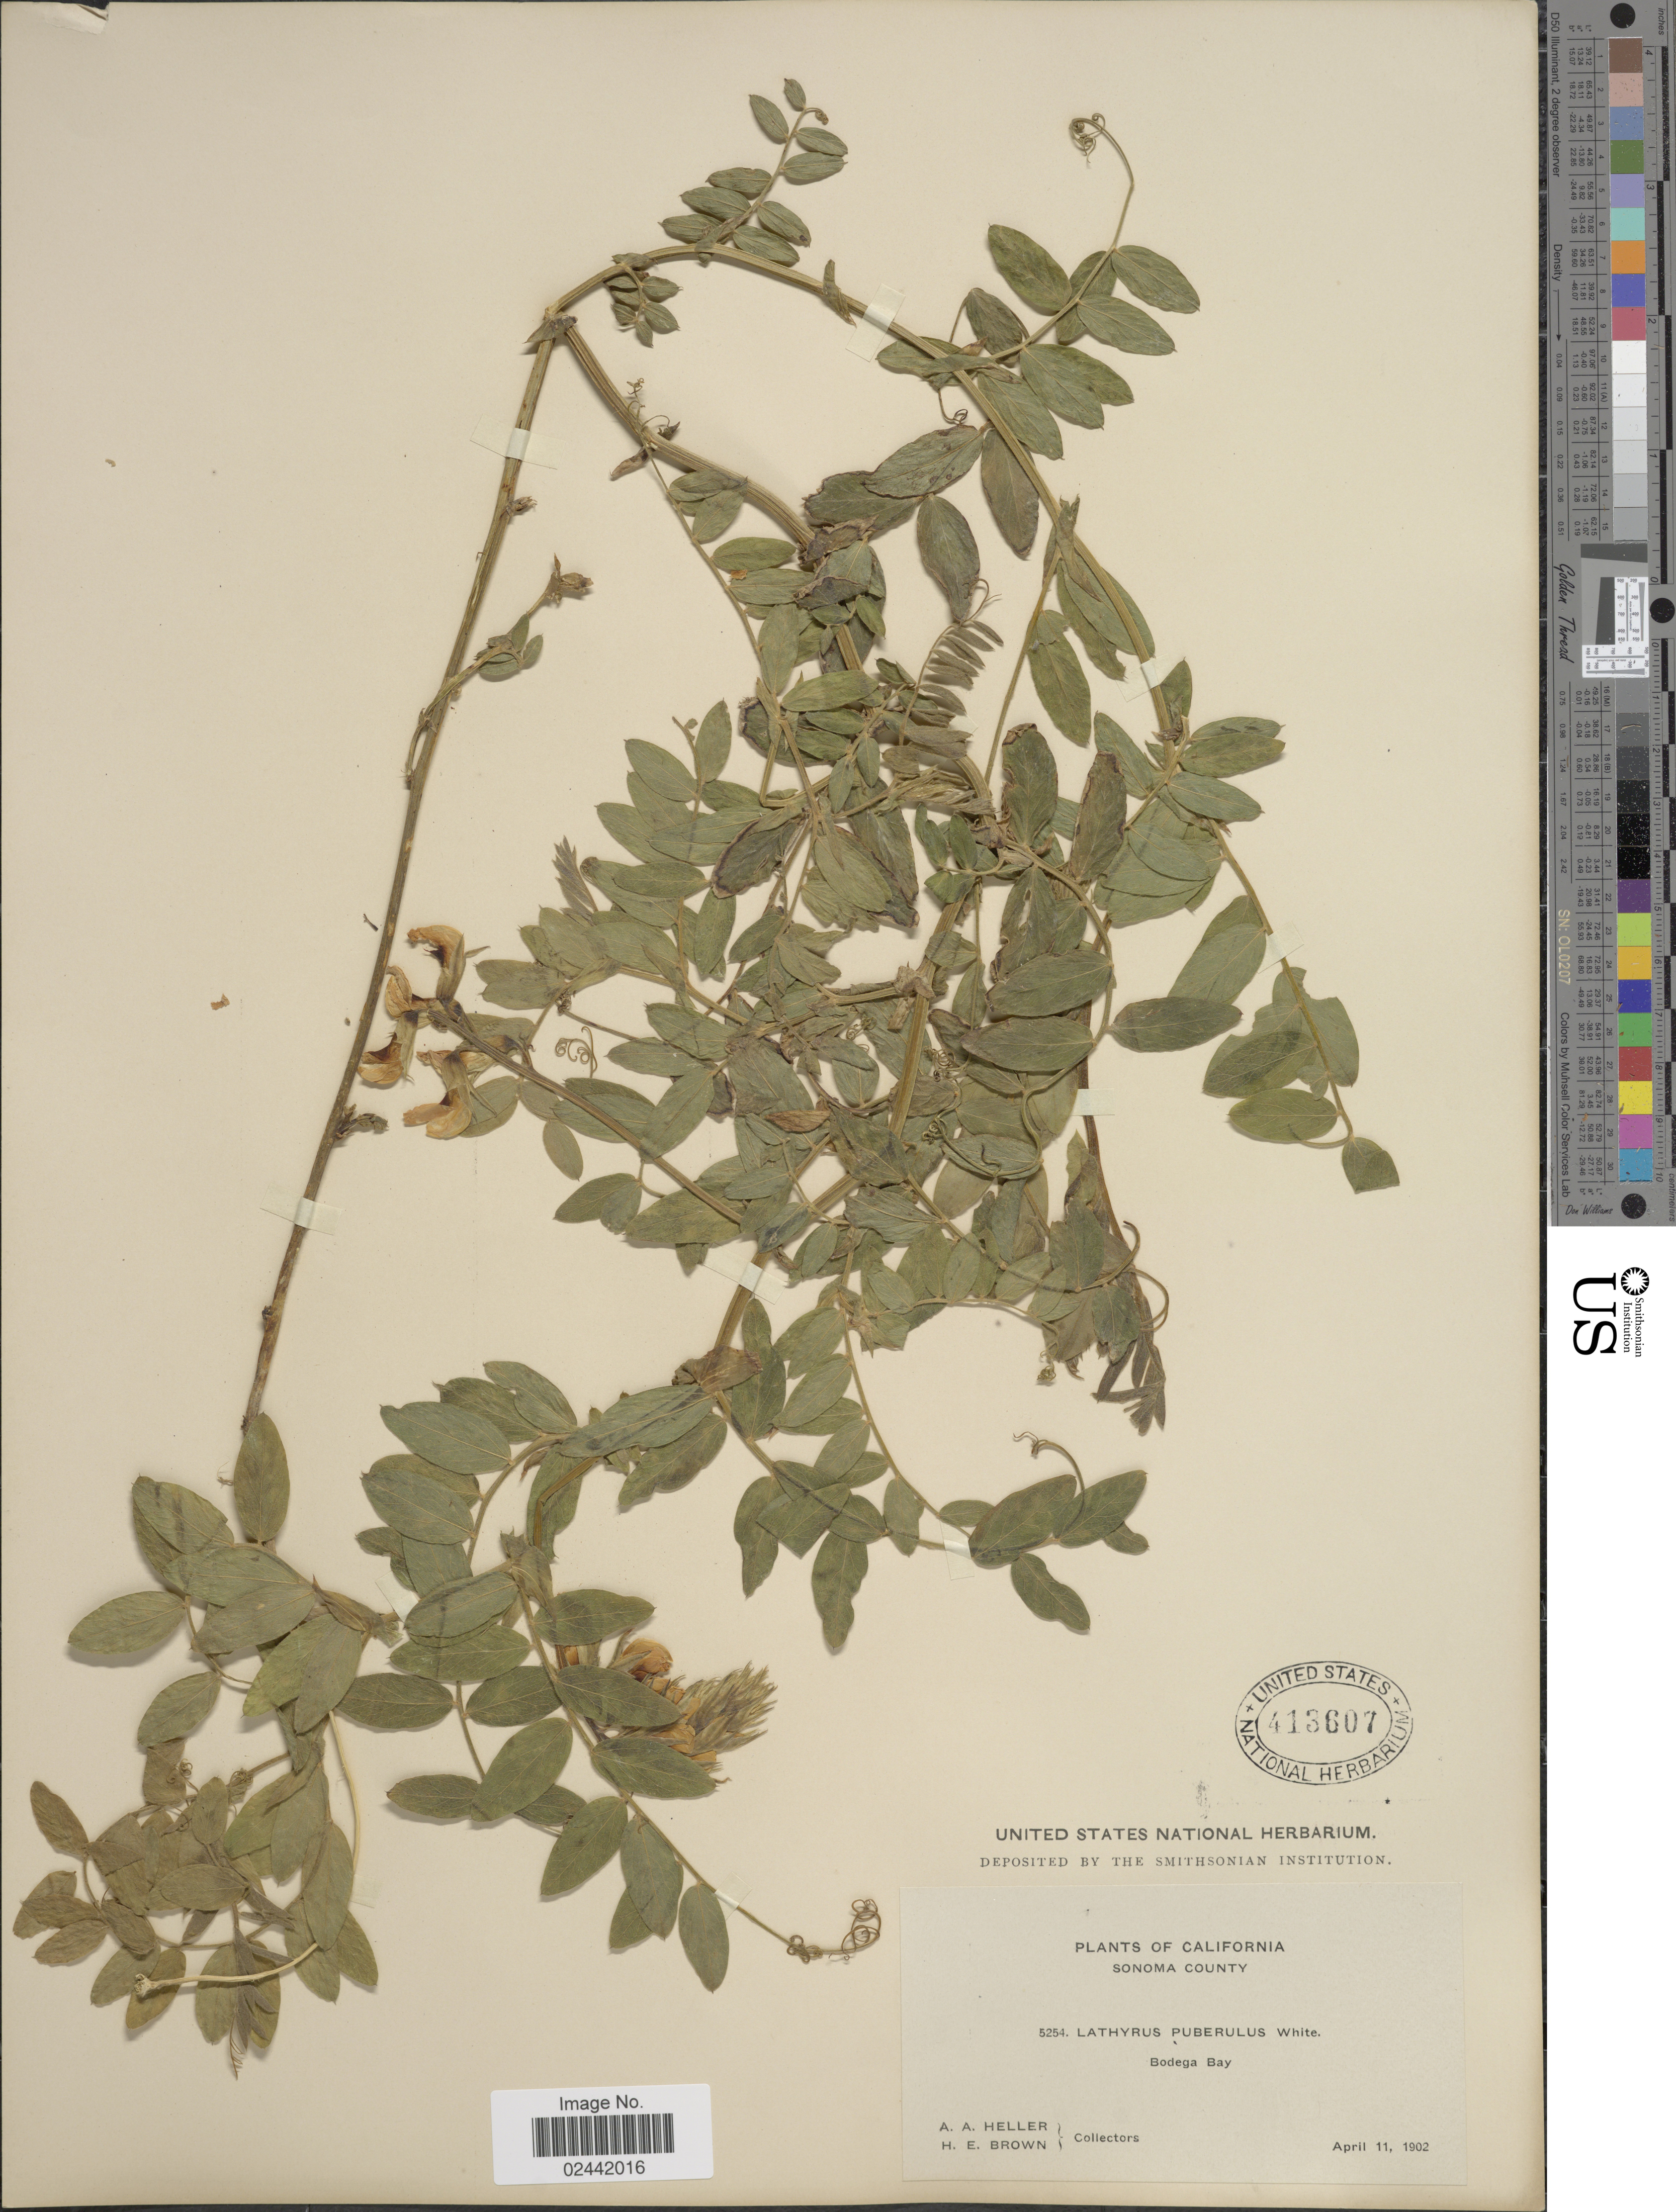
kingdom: Plantae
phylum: Tracheophyta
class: Magnoliopsida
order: Fabales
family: Fabaceae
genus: Lathyrus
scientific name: Lathyrus violaceus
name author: Greene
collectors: A. A. Heller & H. E. Brown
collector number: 5254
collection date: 1902-04-11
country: United States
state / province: California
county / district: Sonoma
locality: Sonoma County. Bodega Bay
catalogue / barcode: US 413607